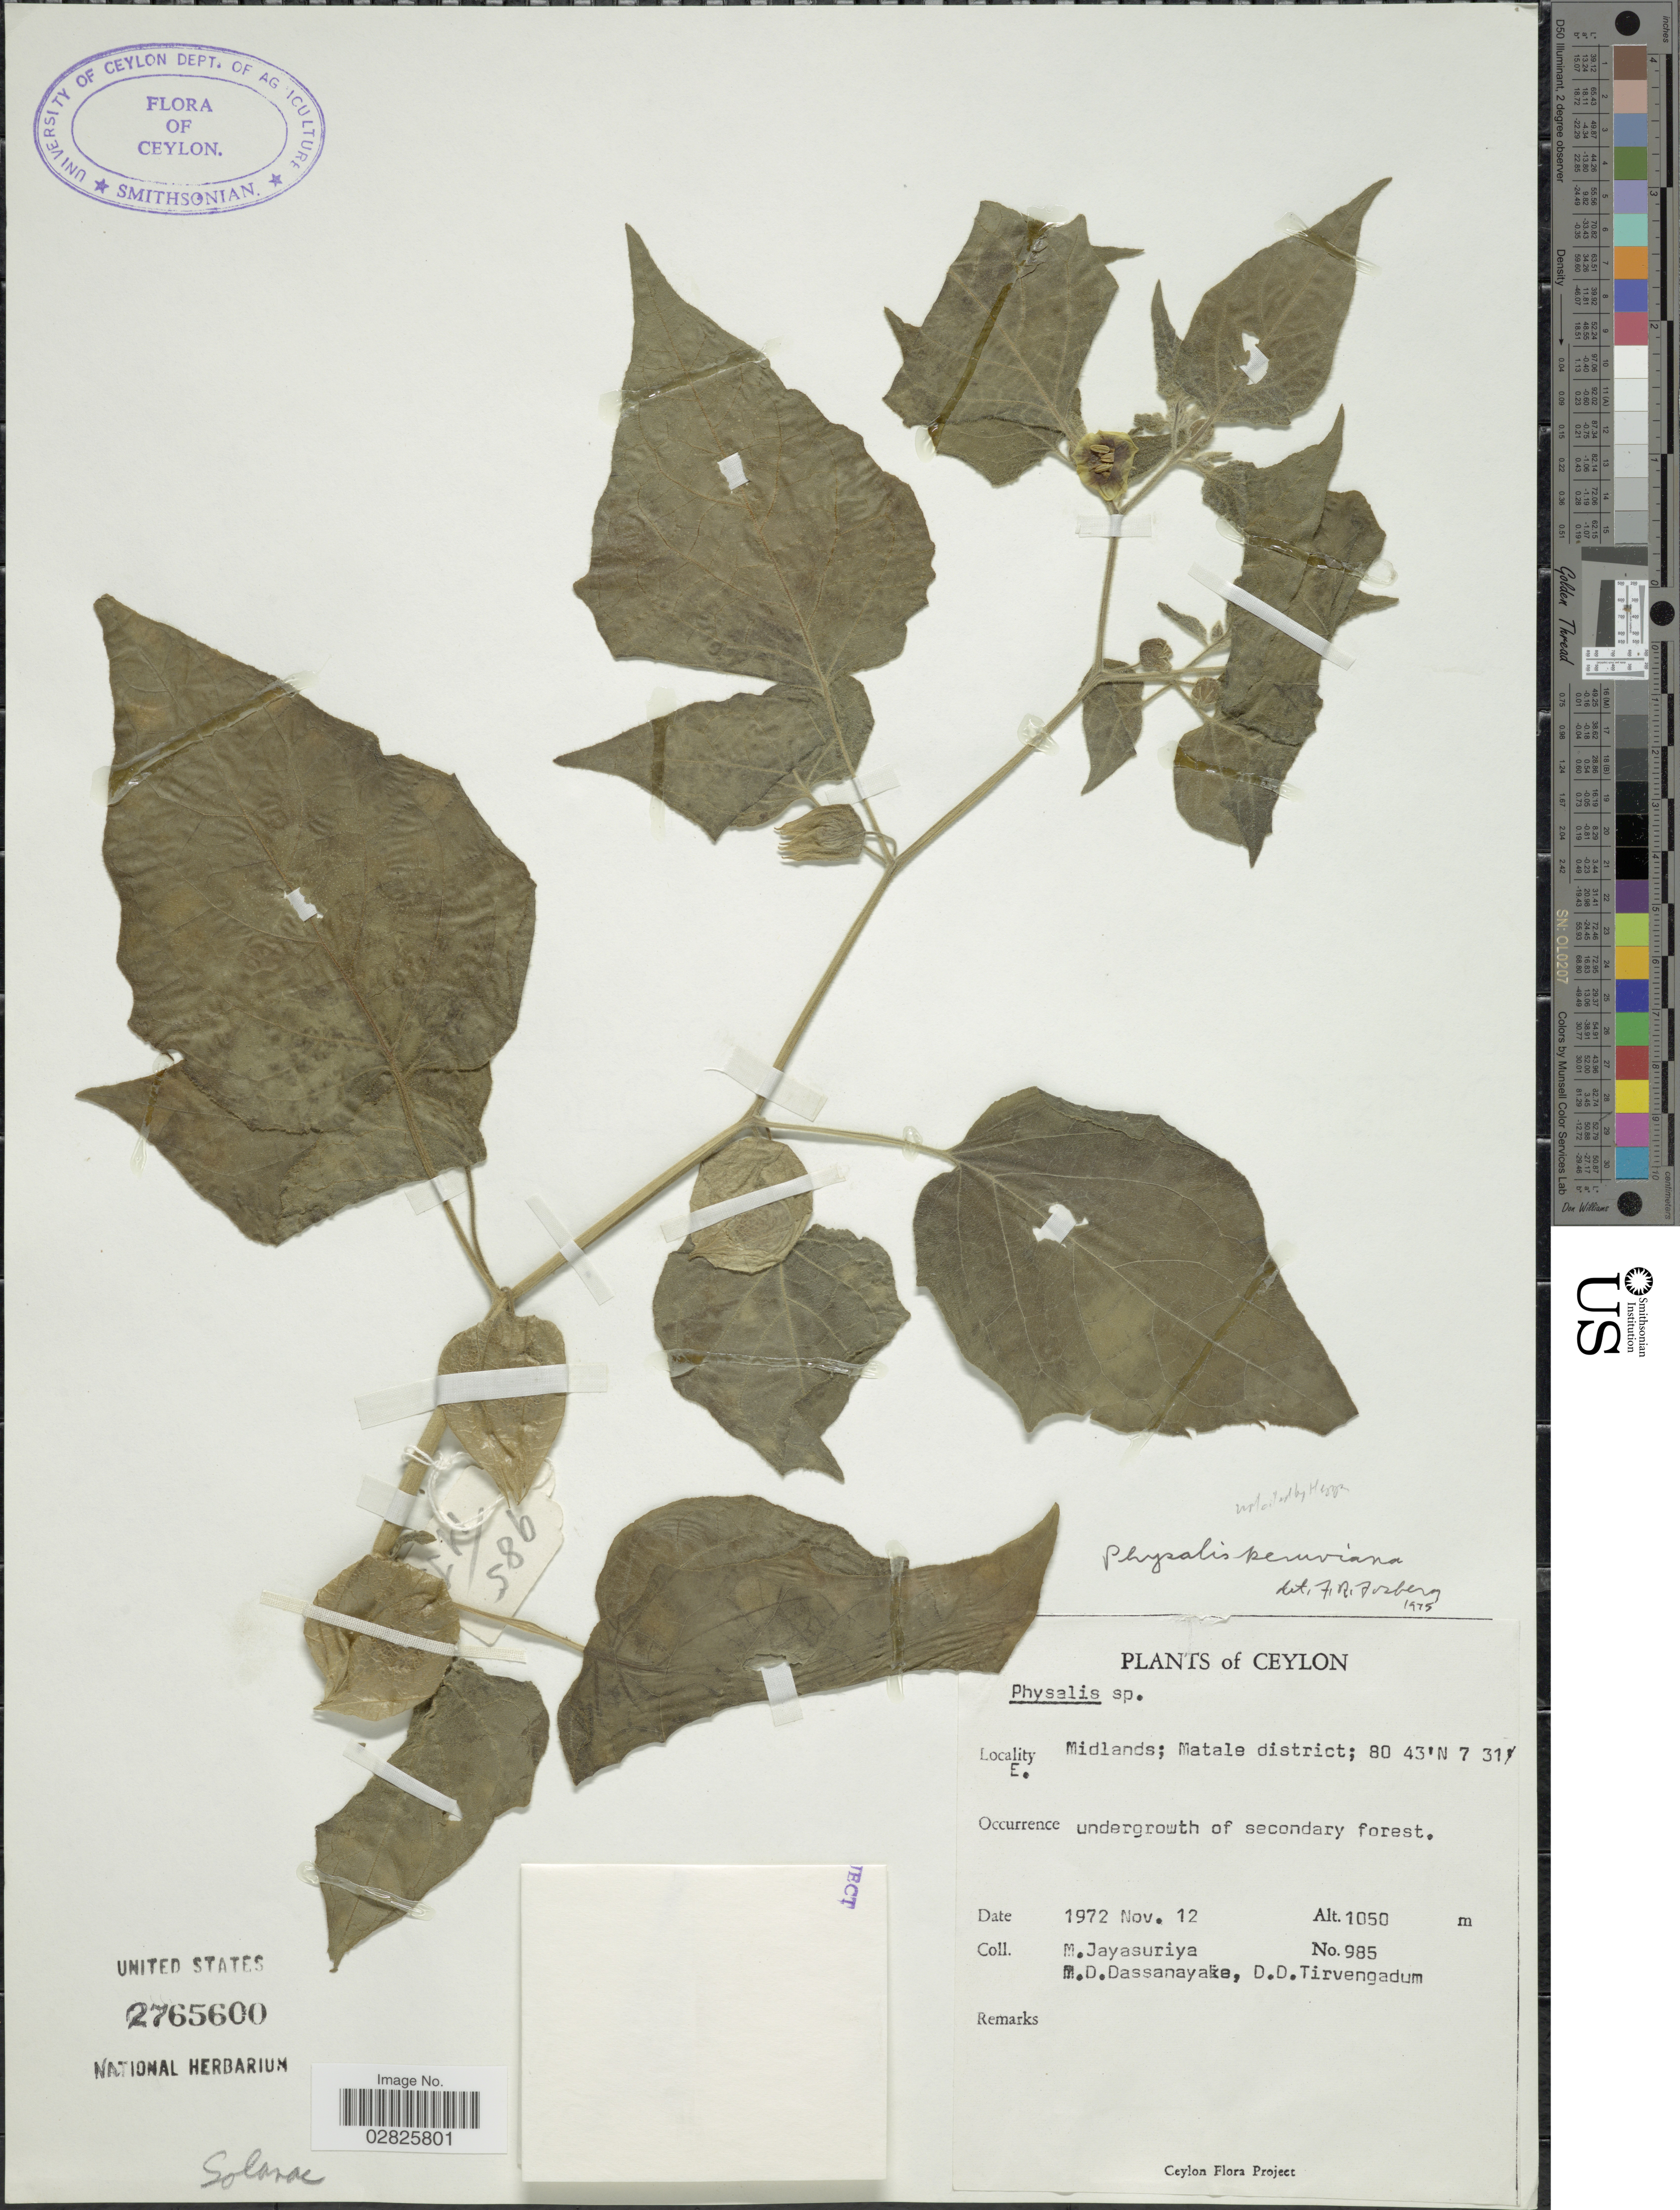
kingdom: Plantae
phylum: Tracheophyta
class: Magnoliopsida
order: Solanales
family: Solanaceae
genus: Physalis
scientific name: Physalis peruviana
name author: L.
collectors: M. Jayasuriya, M. D. Dassanayake & D. Tirvengadum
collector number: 985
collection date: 1972-11-12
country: Sri Lanka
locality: Ceylon. Midlands; Matale district.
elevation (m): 1050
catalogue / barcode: US 2765600